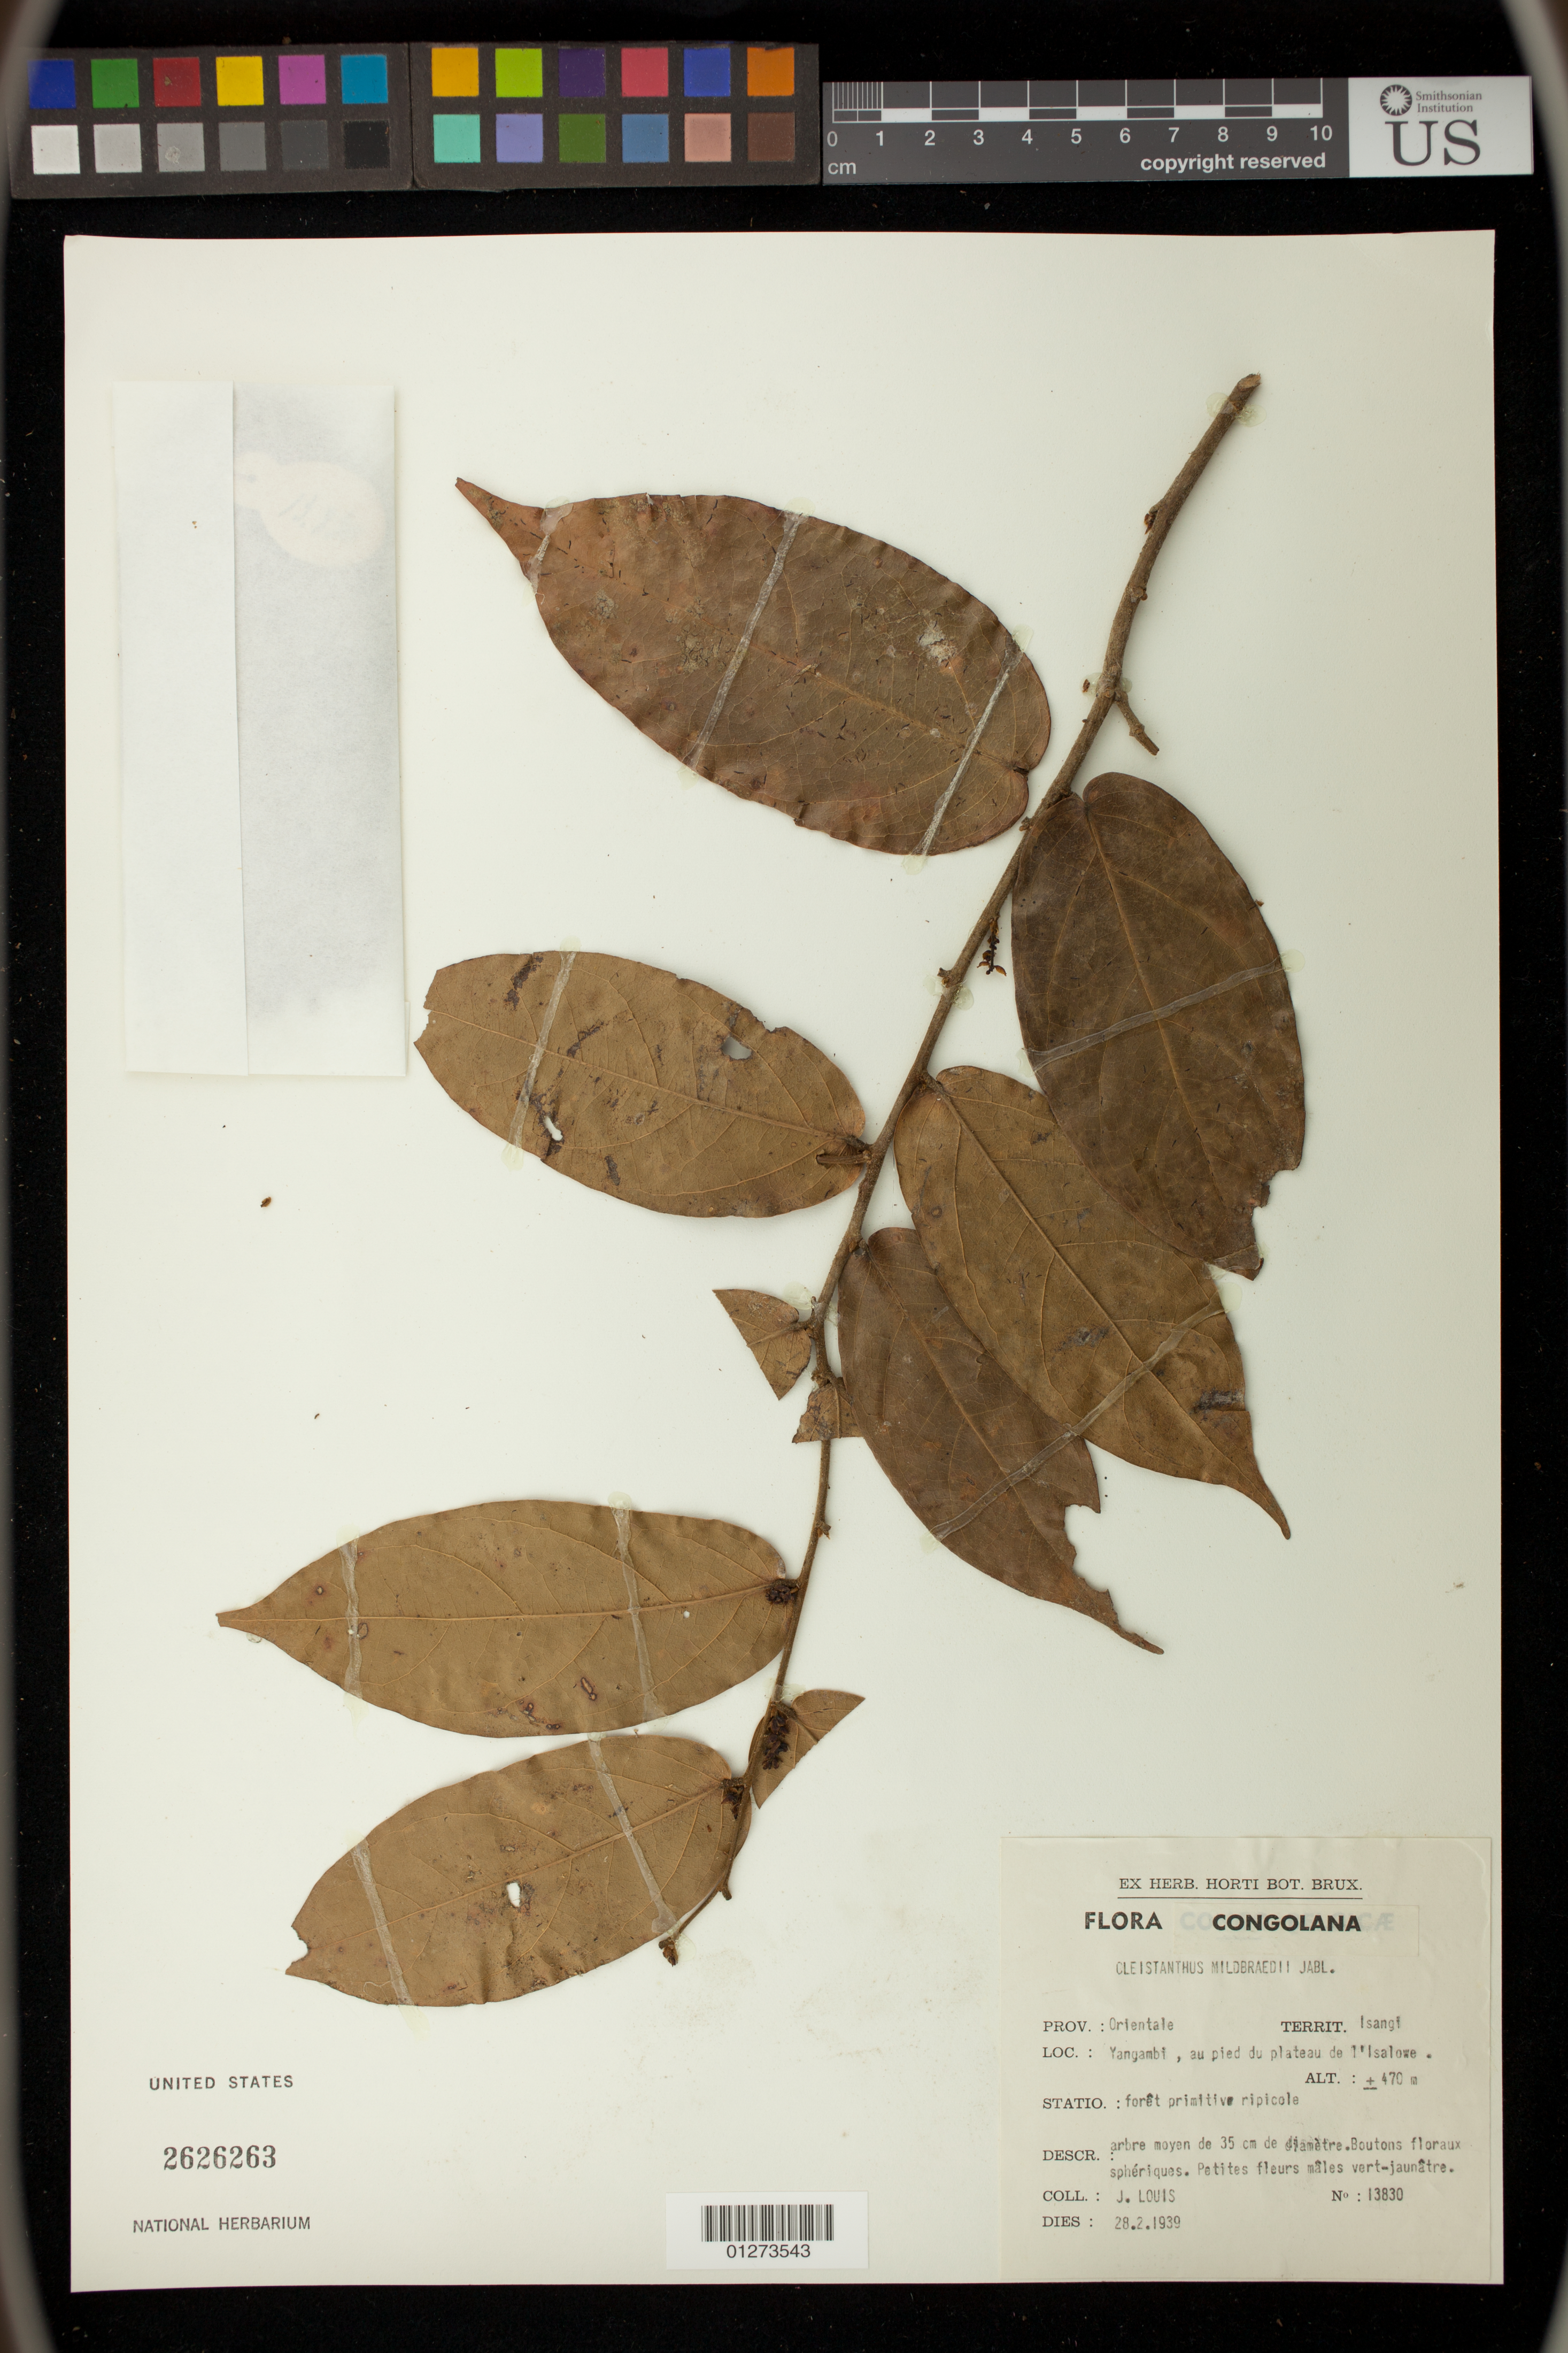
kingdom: Plantae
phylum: Tracheophyta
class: Magnoliopsida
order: Malpighiales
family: Phyllanthaceae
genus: Cleistanthus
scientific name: Cleistanthus mildbraedii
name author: Jabl.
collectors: J. Louis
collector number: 13830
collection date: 1939-02-28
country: Congo, Democratic Republic of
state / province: Tshopo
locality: Isangi. Orientale, Yangambi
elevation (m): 470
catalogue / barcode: US 2626263